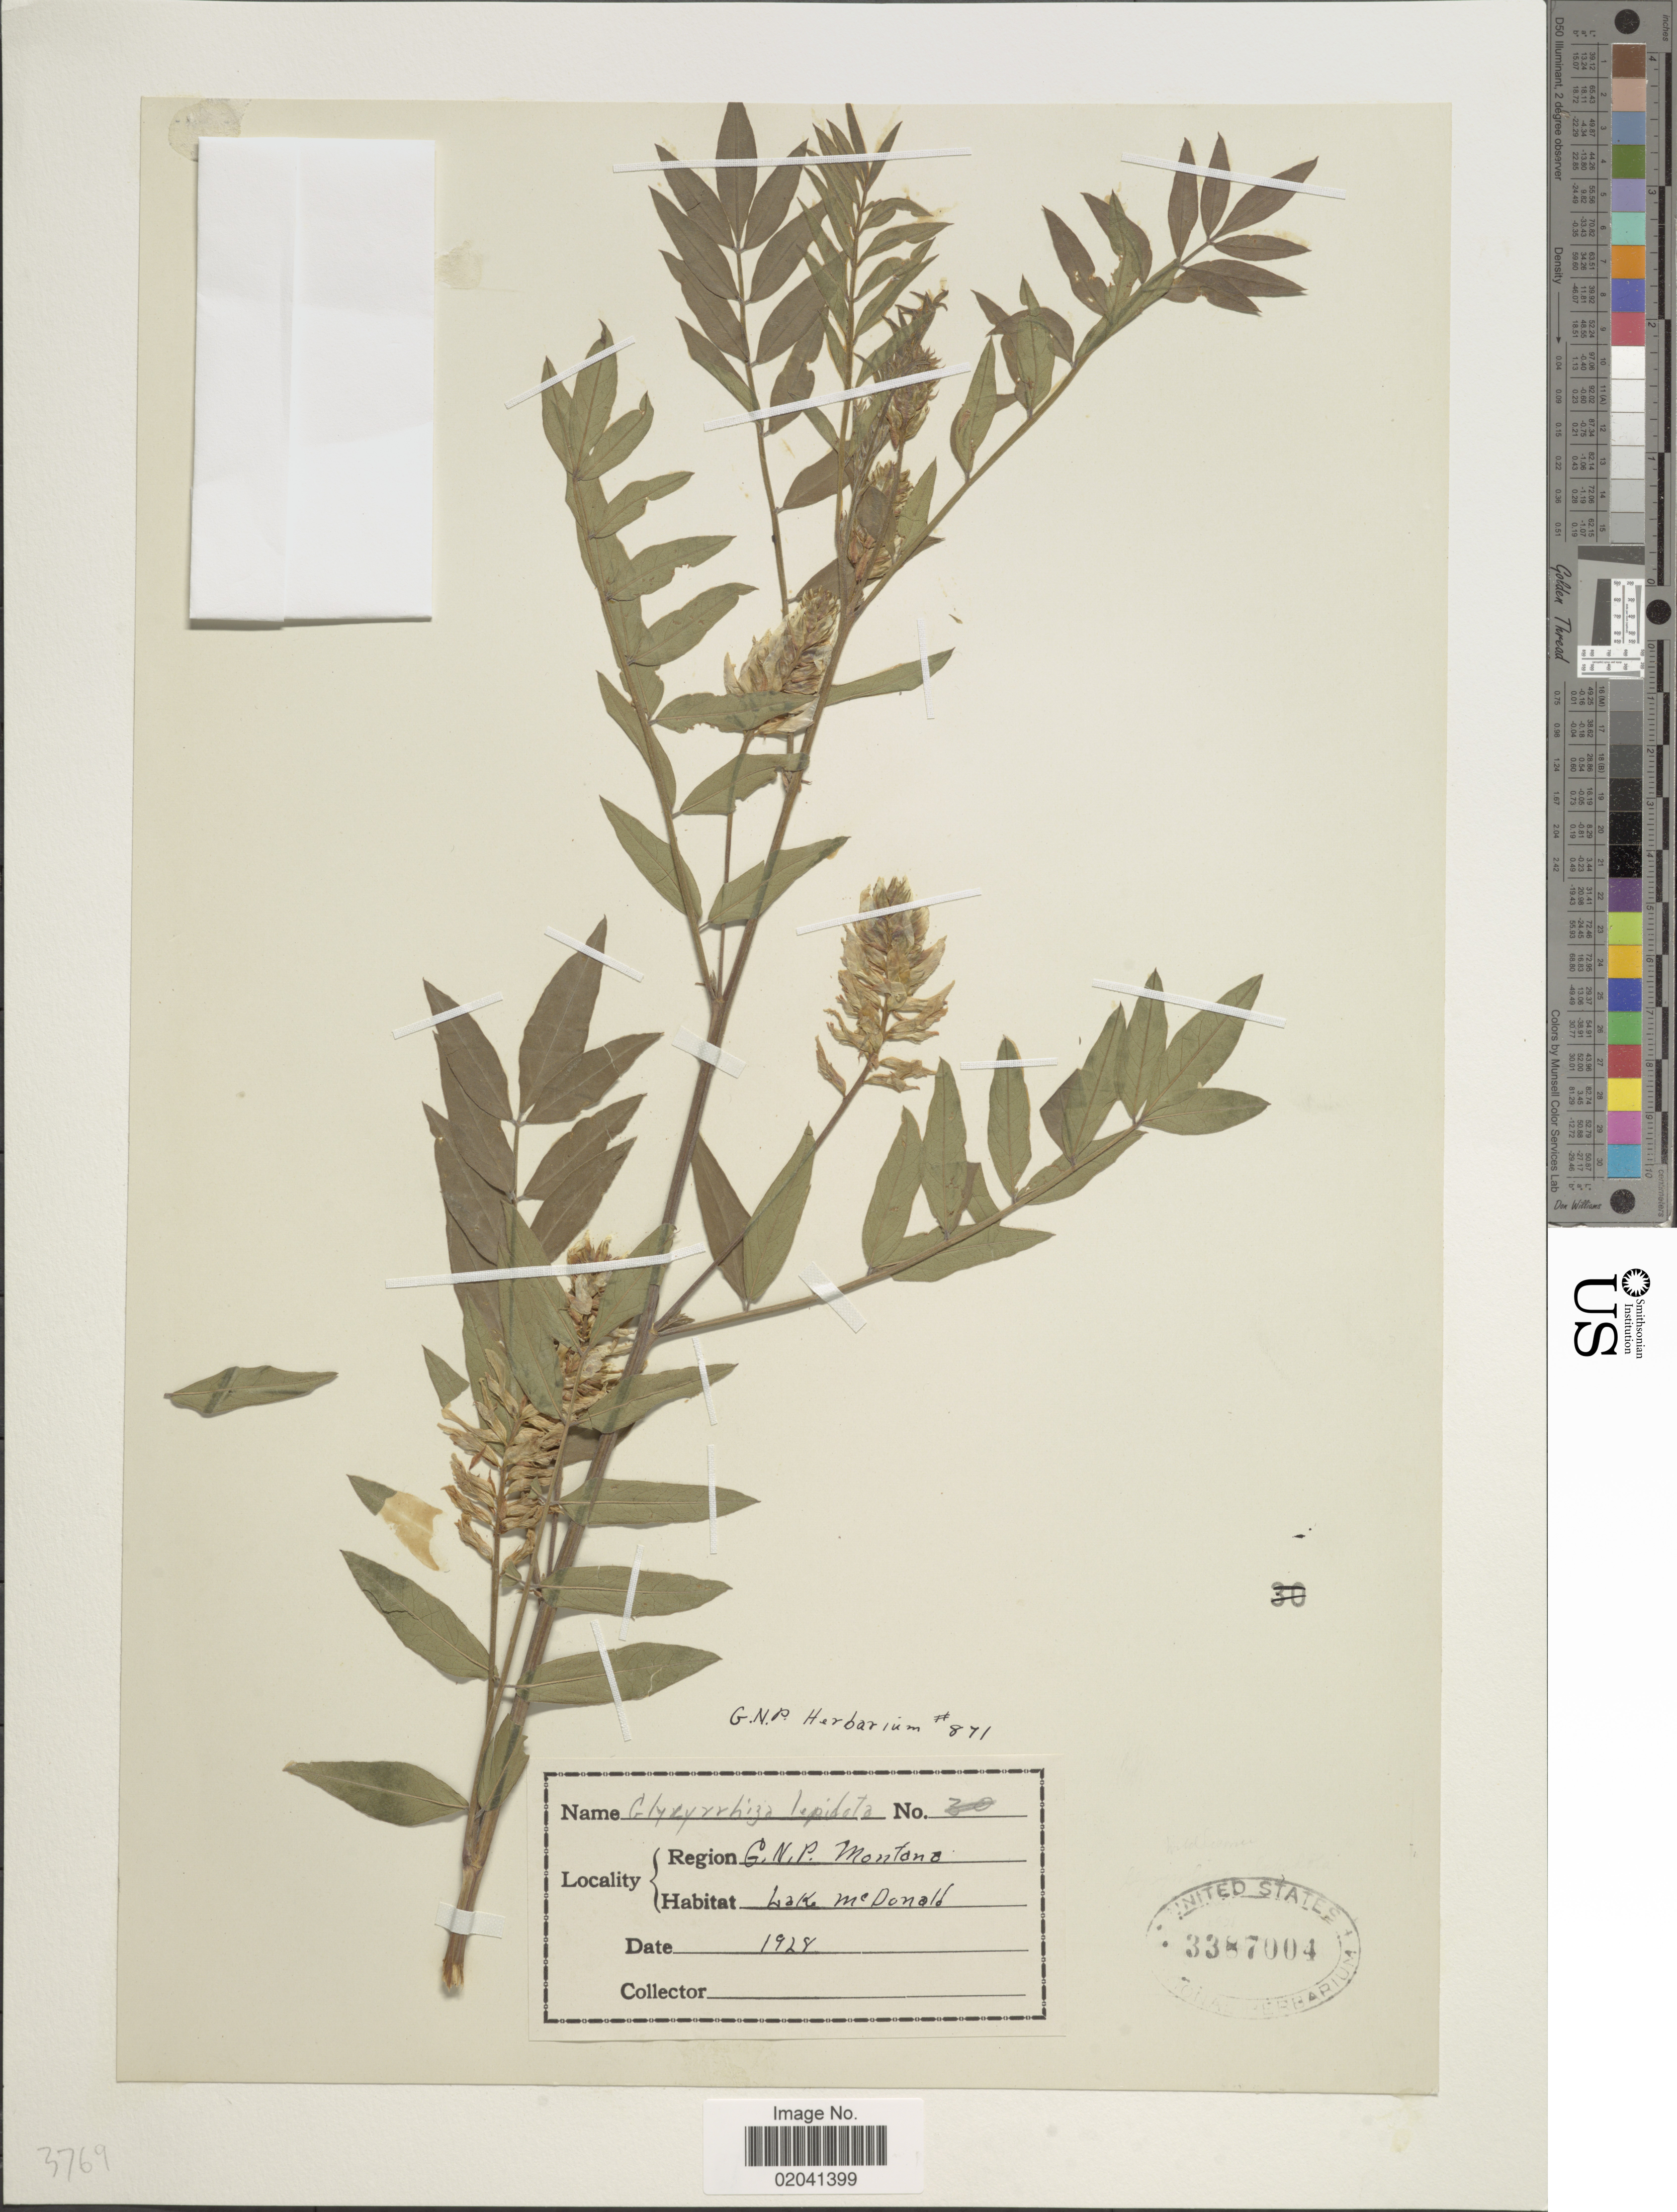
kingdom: Plantae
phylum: Tracheophyta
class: Magnoliopsida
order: Fabales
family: Fabaceae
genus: Glycyrrhiza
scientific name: Glycyrrhiza lepidota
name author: Pursh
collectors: ex herb. G. N. P.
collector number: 871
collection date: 1928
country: United States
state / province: Montana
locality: Region G. N. P. Lake McDonald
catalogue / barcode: US 3387004